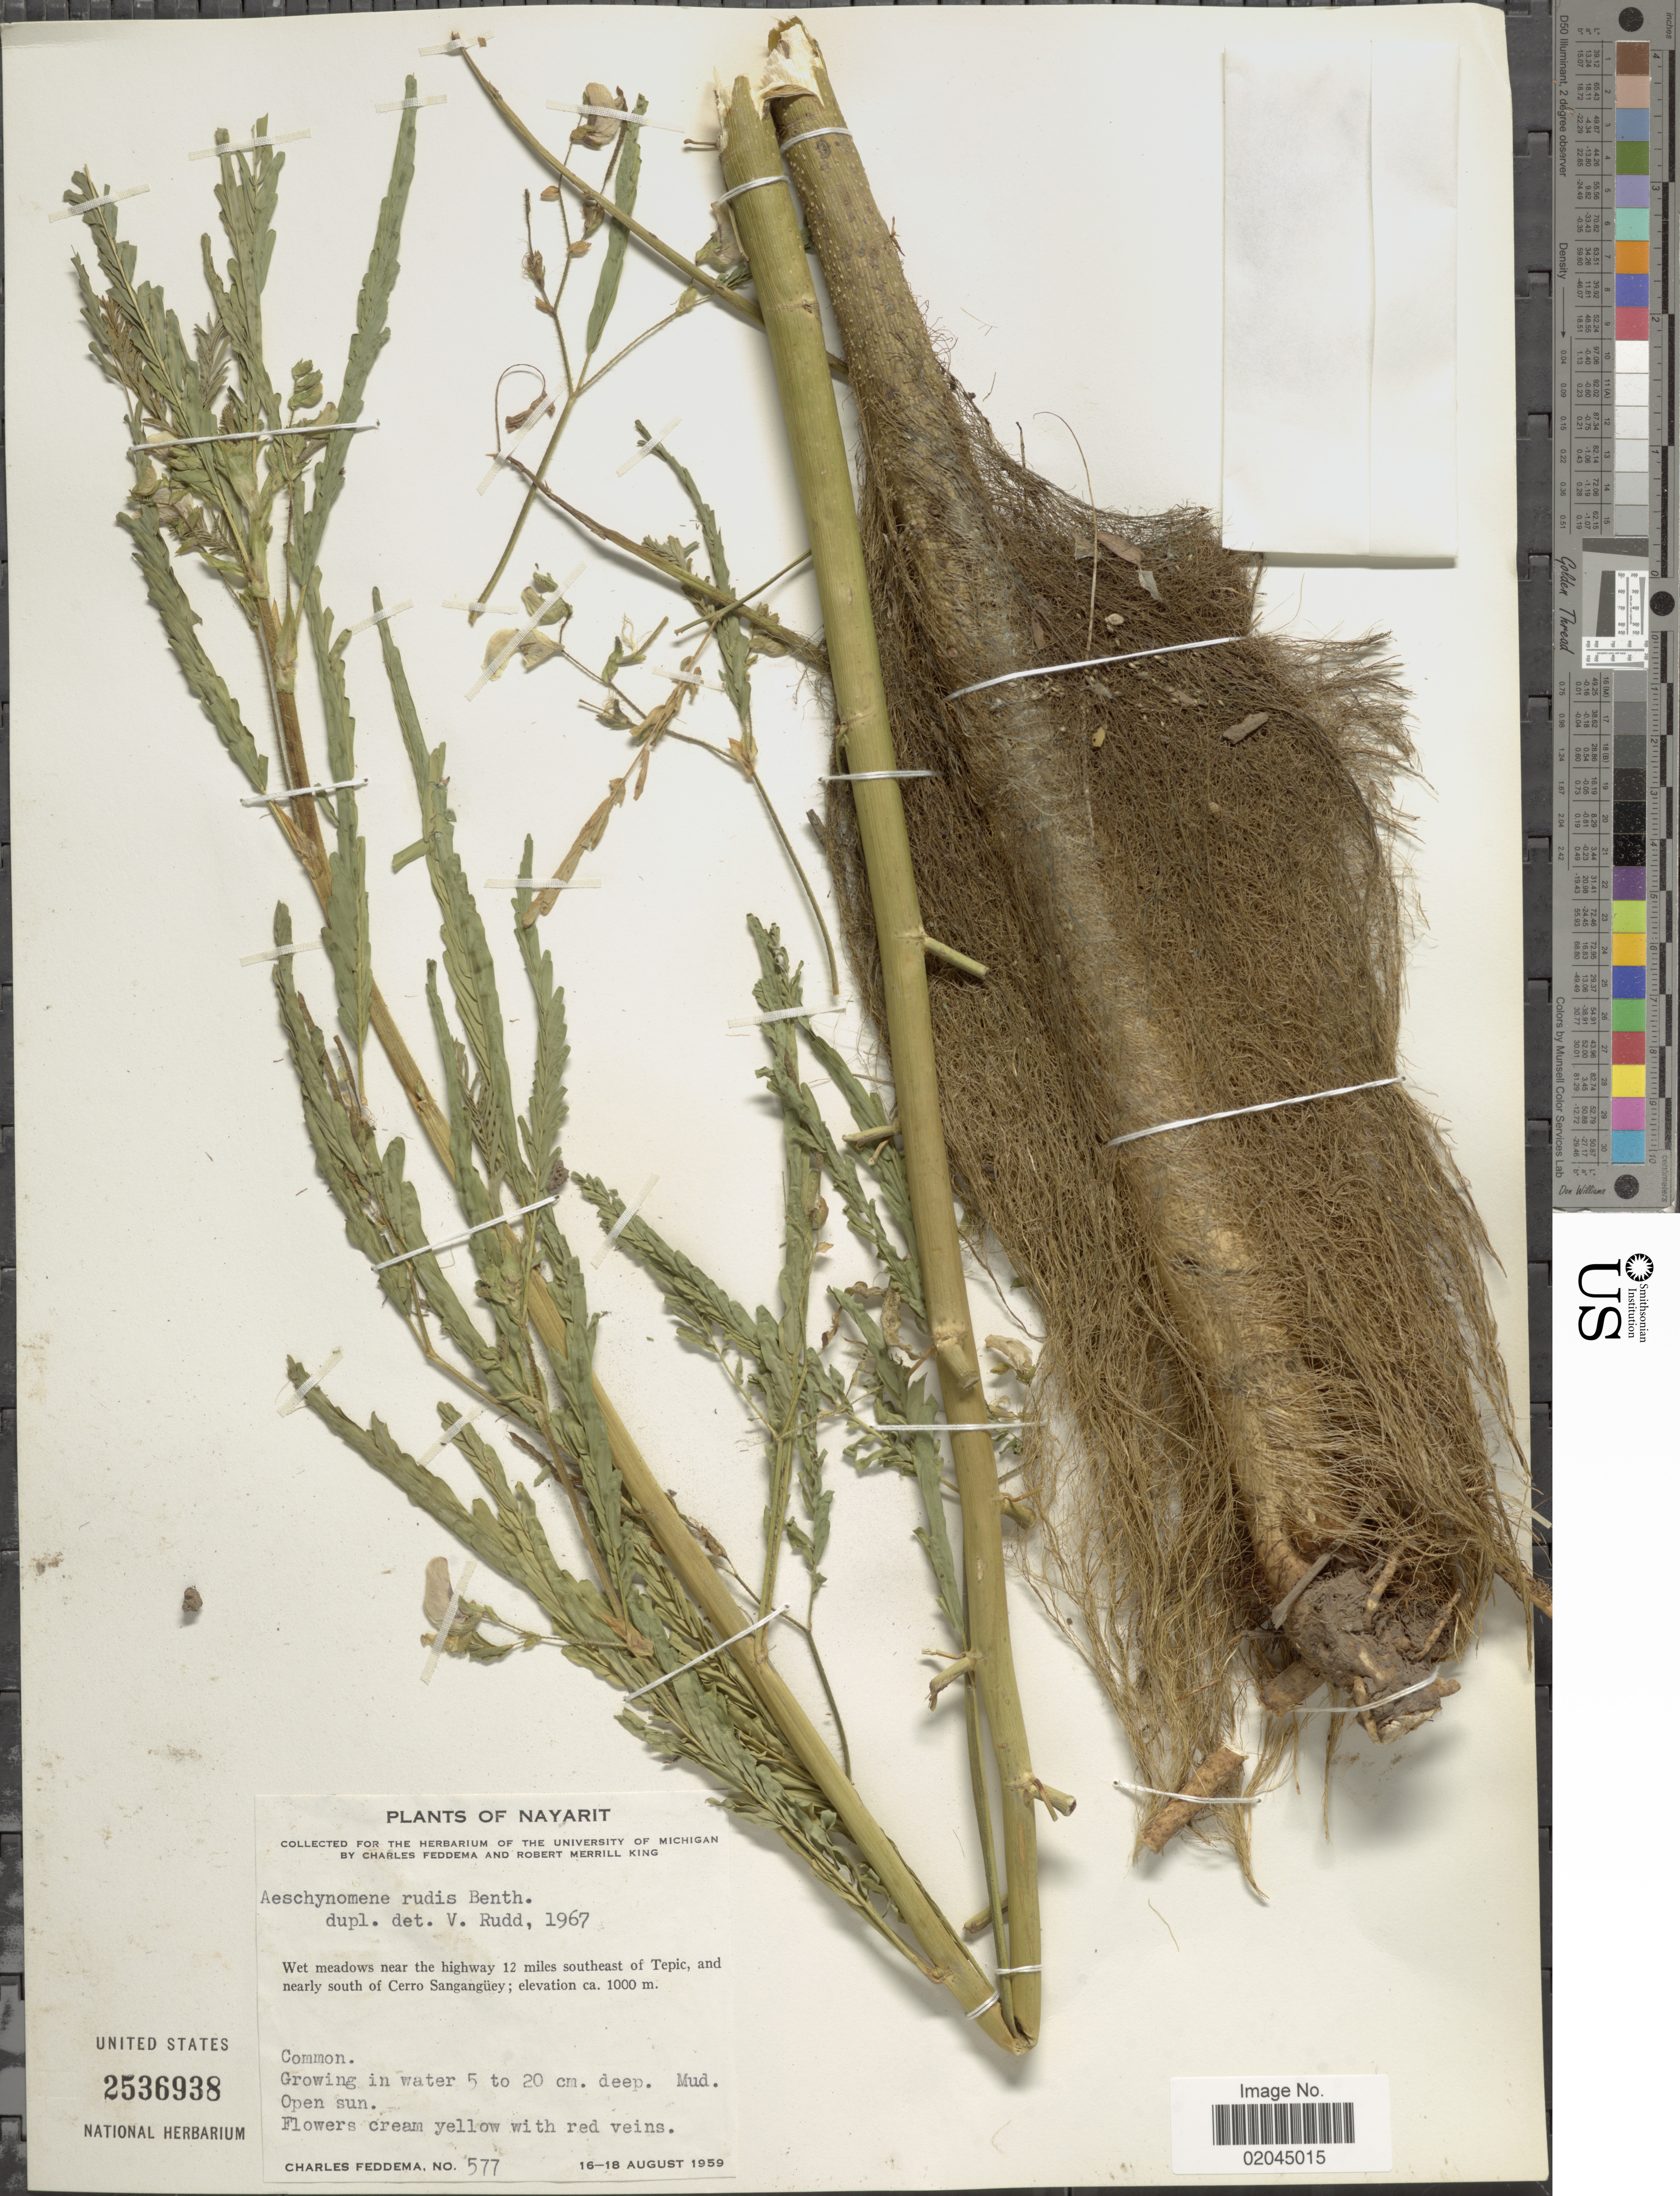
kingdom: Plantae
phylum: Tracheophyta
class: Magnoliopsida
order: Fabales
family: Fabaceae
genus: Aeschynomene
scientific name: Aeschynomene rudis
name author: Benth.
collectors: C. Feddema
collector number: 577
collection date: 1959-08-16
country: Mexico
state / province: Nayarit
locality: Wet meadows near the highway 12 miles southeast of Tepic, and nearly south of Cerro Sanganguey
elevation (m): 1000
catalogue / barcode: US 2536938